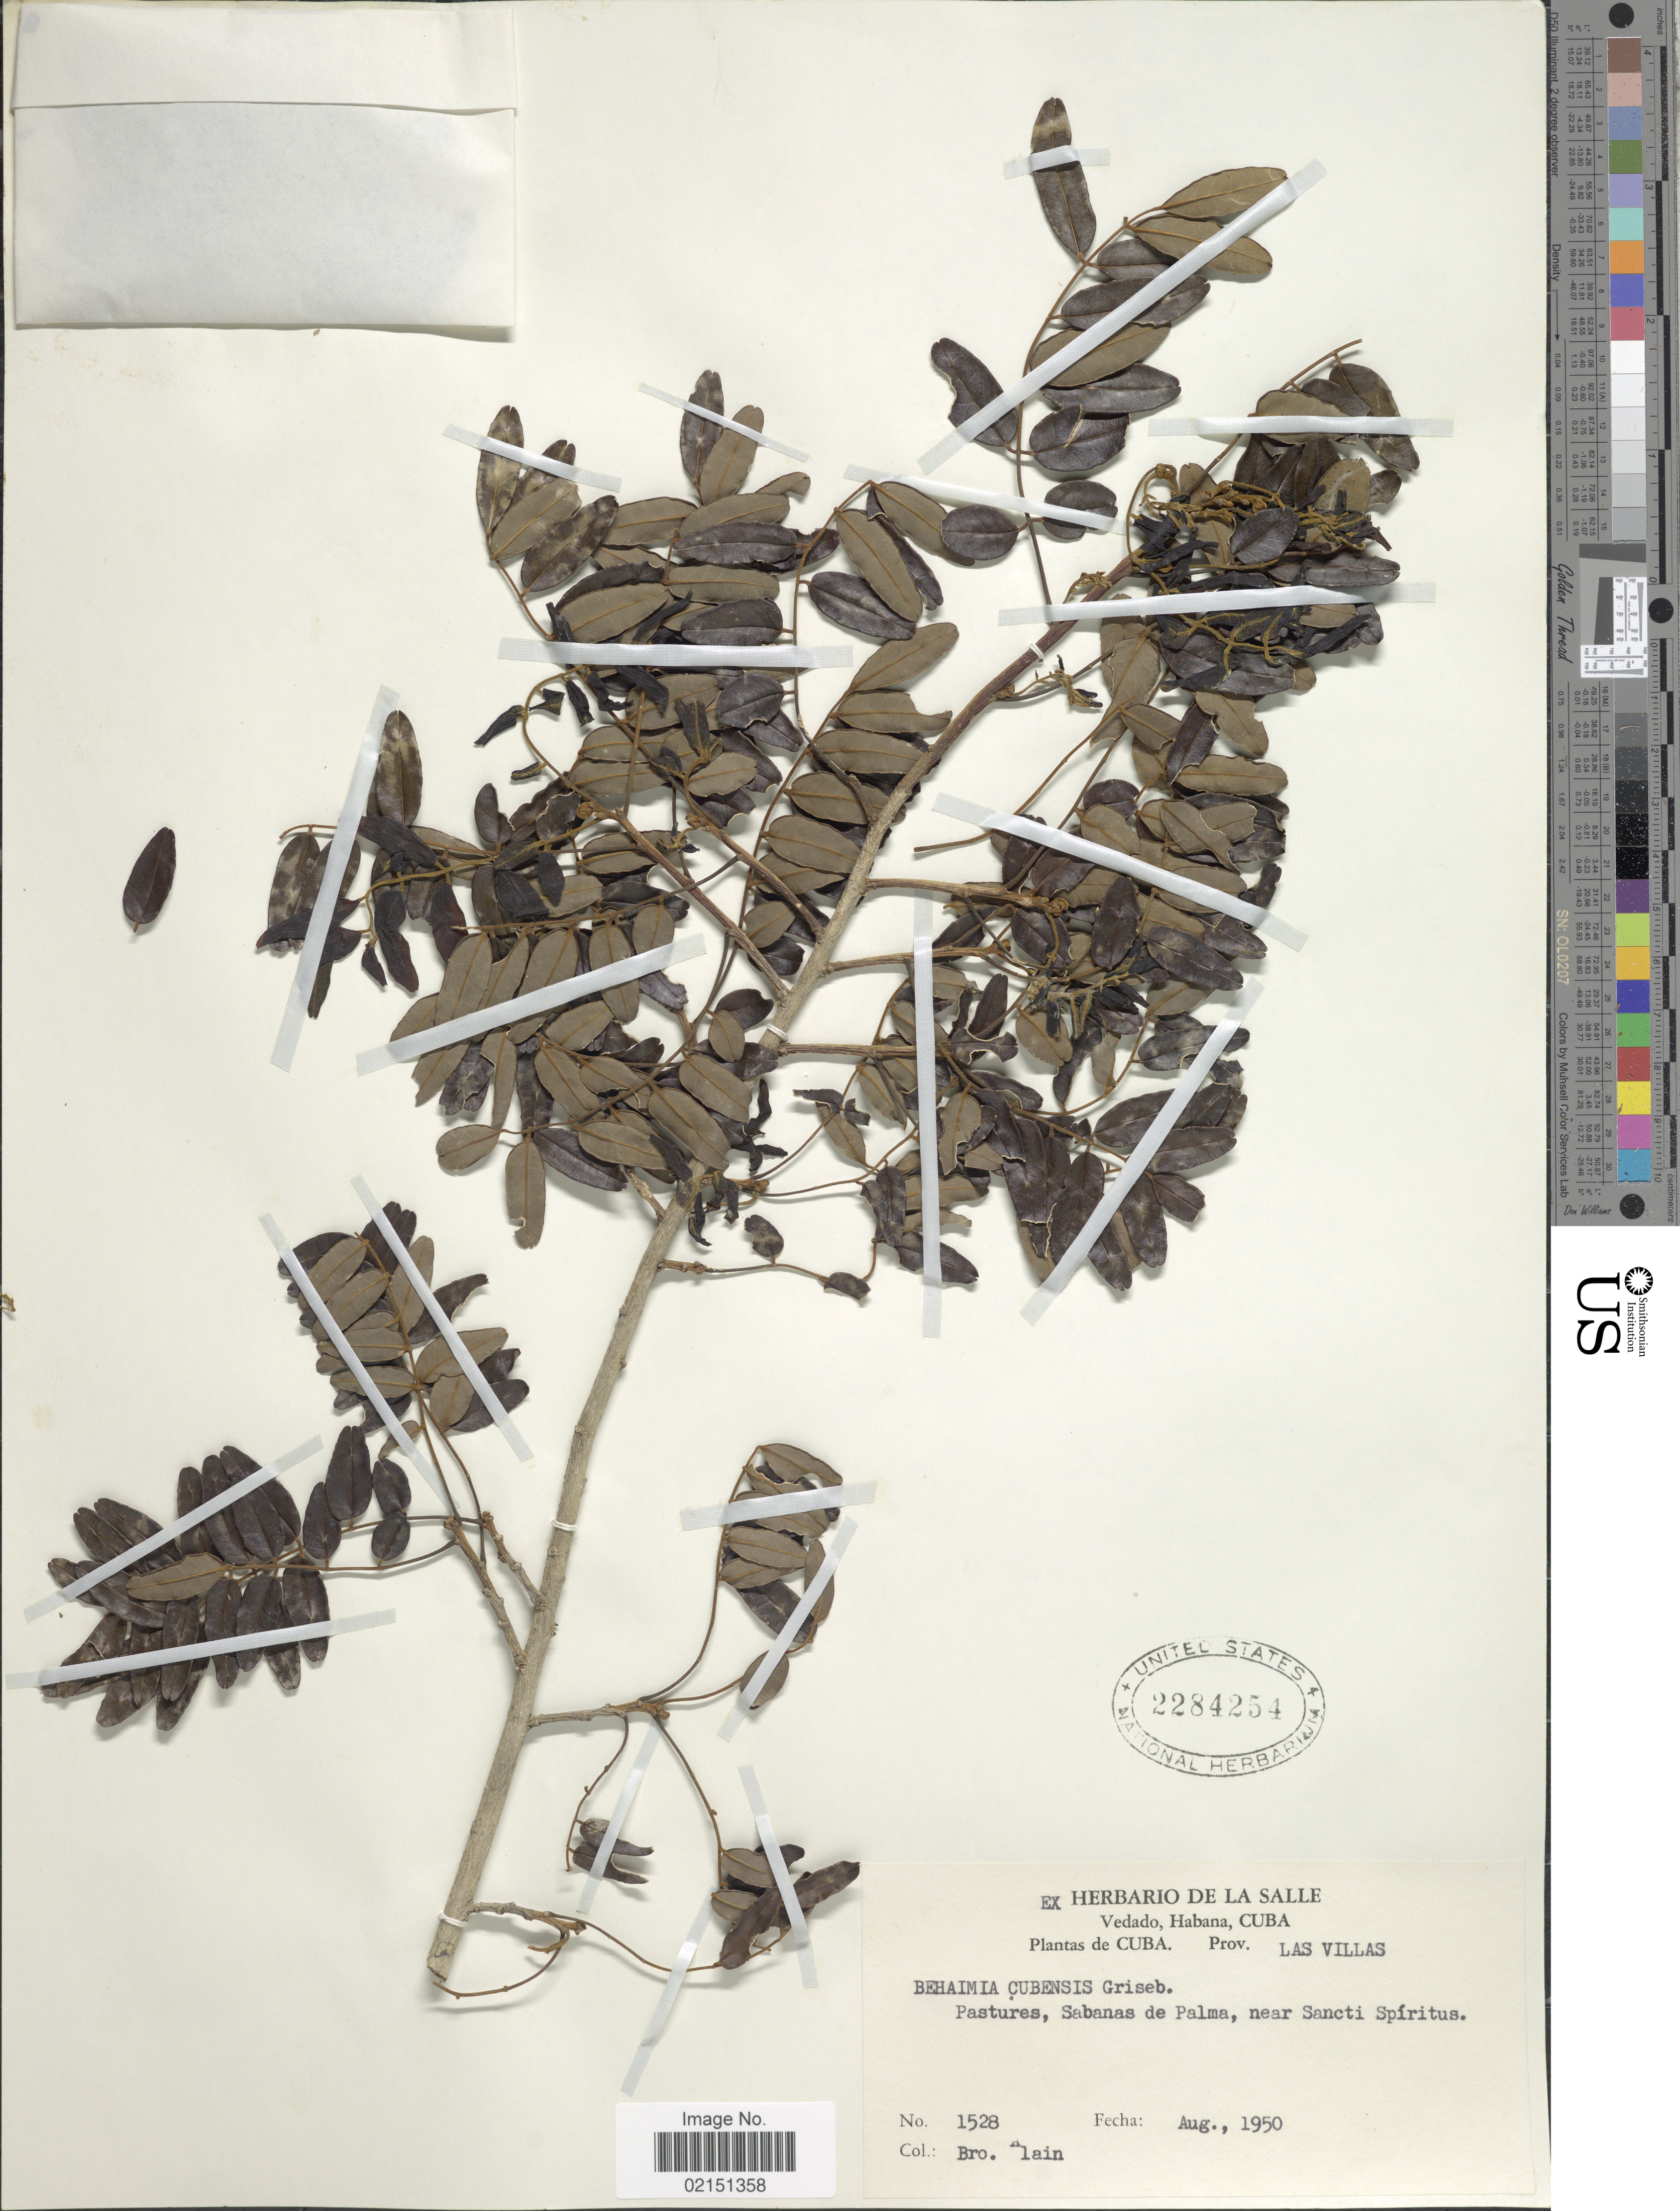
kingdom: Plantae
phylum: Tracheophyta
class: Magnoliopsida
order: Fabales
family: Fabaceae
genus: Behaimia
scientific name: Behaimia cubensis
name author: Griseb.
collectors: Alain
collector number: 1528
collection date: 1950-08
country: Cuba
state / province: Las Villas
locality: Prov. Las Villas, Pastures, Sabanas de Palma, near Sancti Spiritus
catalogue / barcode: US 2284254